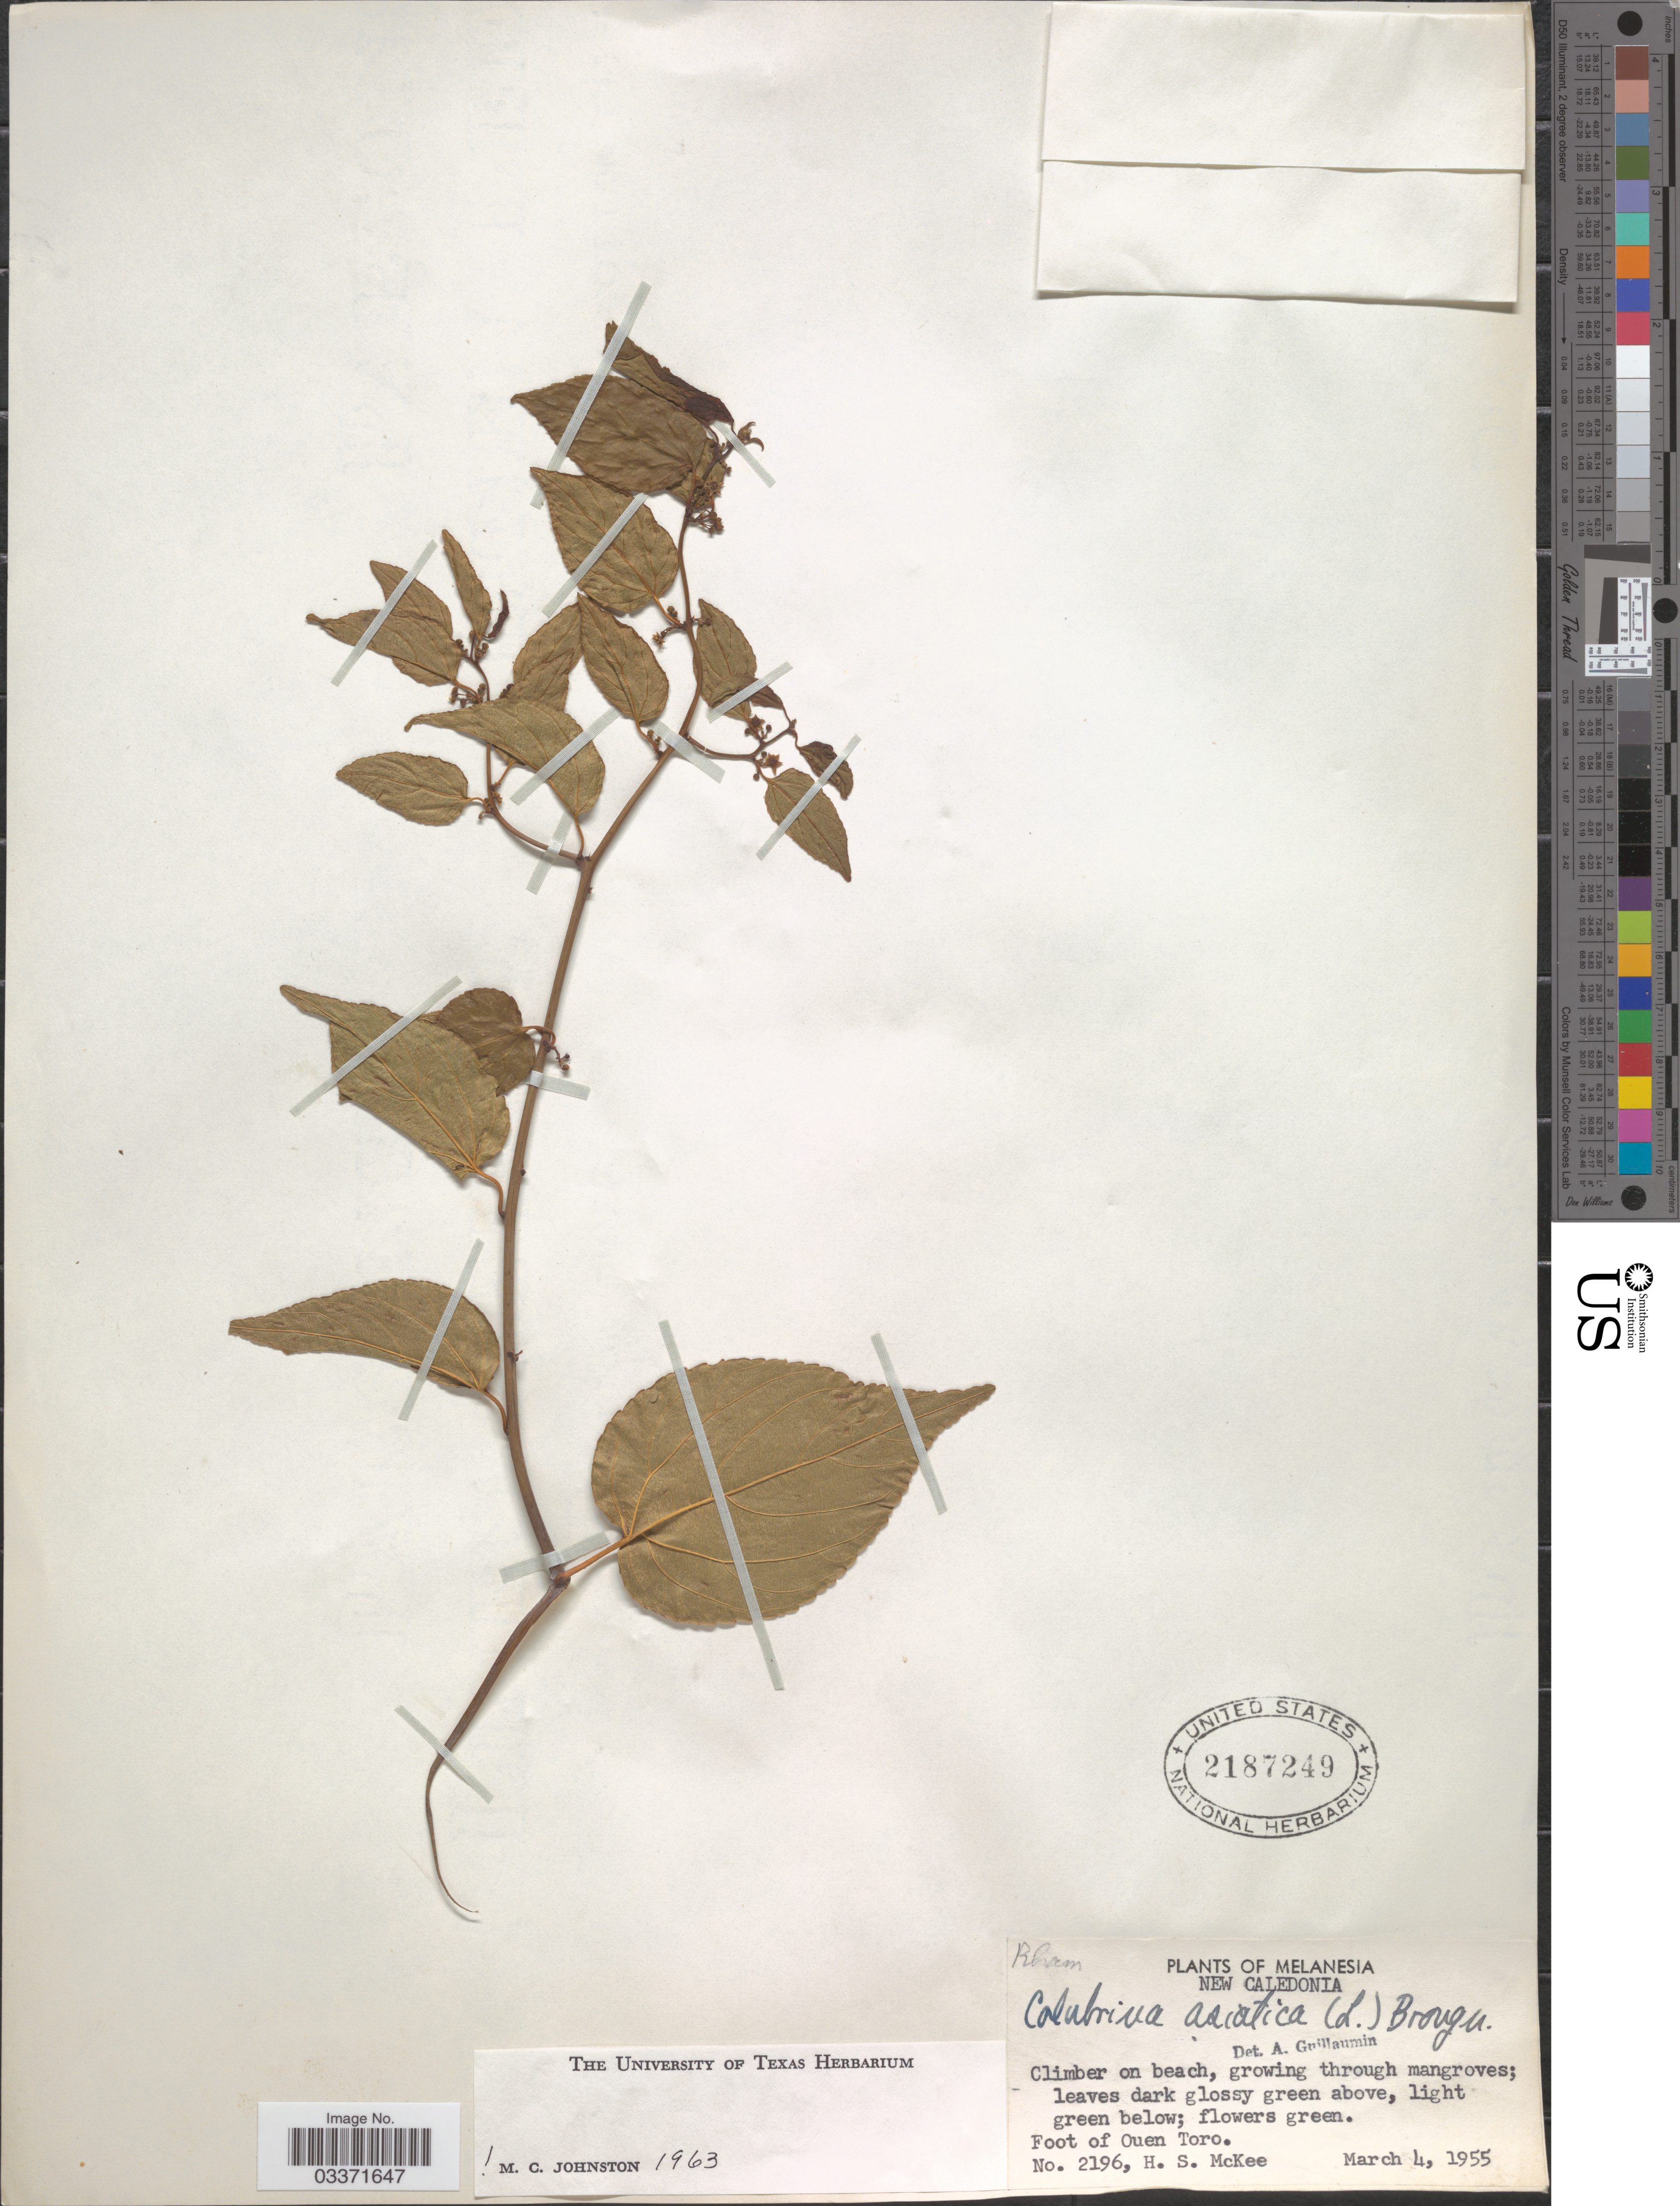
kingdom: Plantae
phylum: Tracheophyta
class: Magnoliopsida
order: Rosales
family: Rhamnaceae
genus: Colubrina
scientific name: Colubrina asiatica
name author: (L.) Brongn.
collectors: H. S. McKee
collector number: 2196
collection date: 1955-03-04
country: New Caledonia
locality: Melanesia, Foot of Ouen Toro.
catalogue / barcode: US 2187249